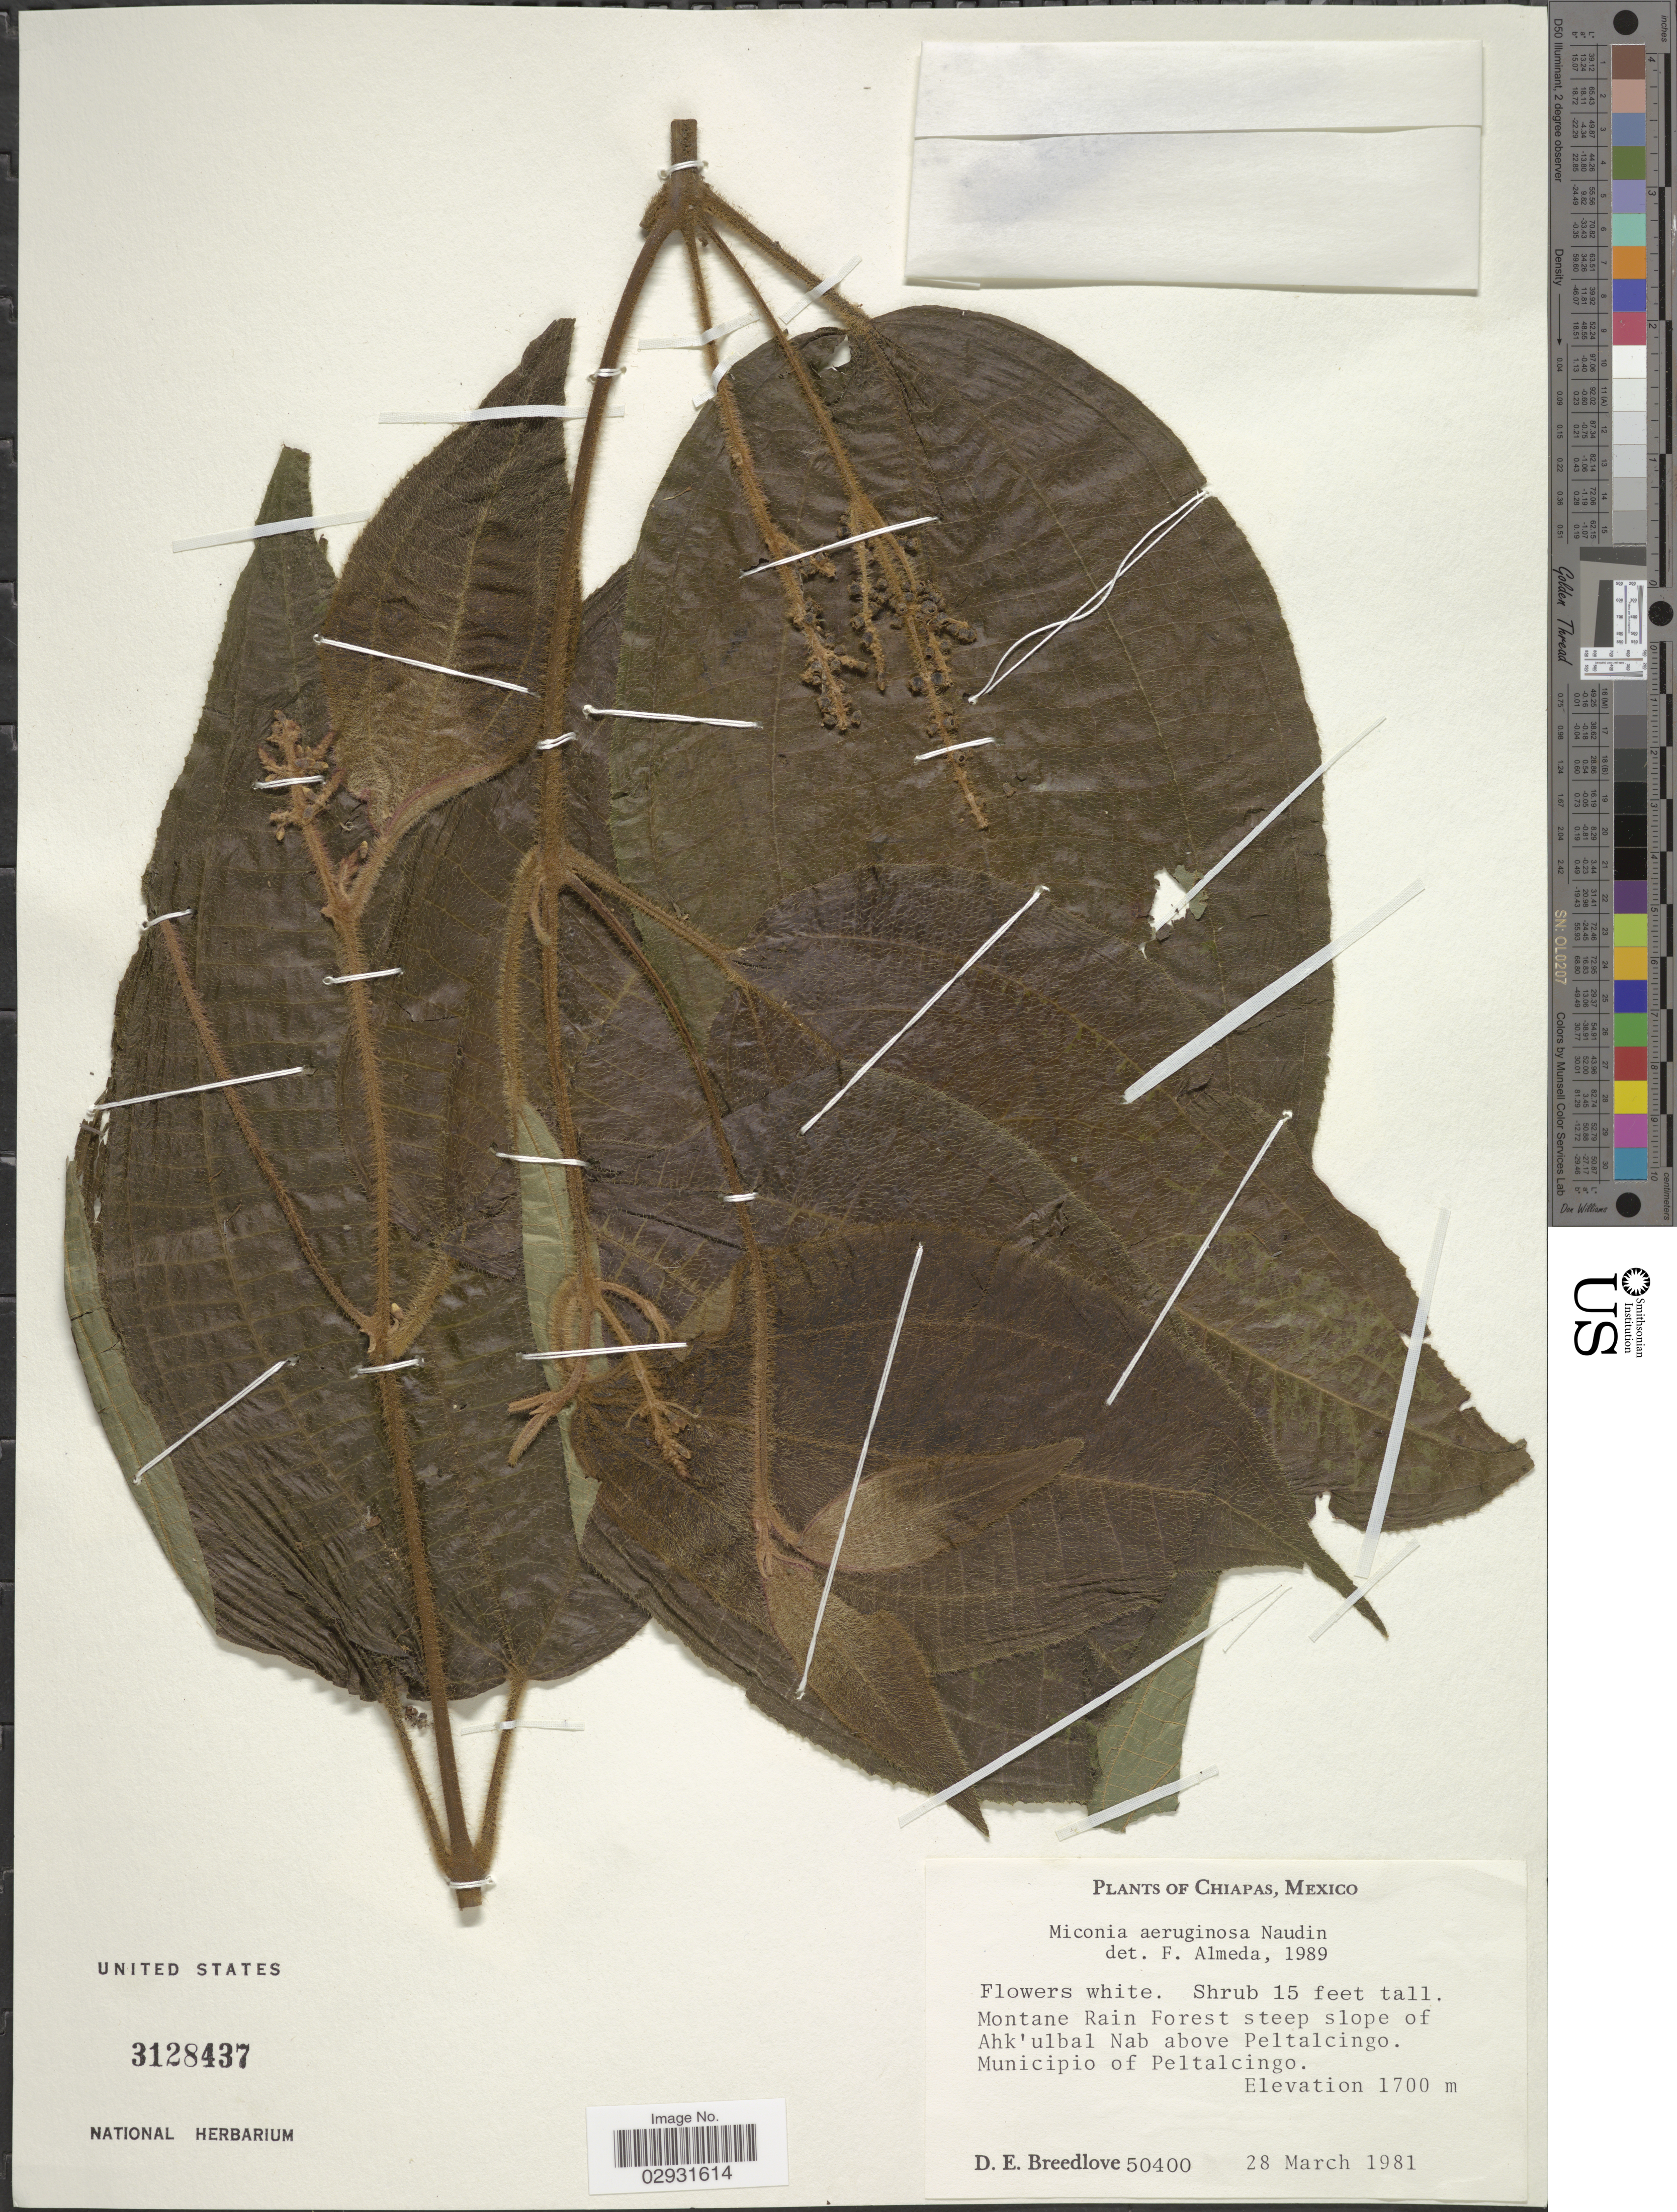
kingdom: Plantae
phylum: Tracheophyta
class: Magnoliopsida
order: Myrtales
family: Melastomataceae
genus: Miconia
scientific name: Miconia aeruginosa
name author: Naudin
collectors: D. E. Breedlove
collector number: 50400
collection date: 1981-03-28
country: Mexico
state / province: Chiapas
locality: Montane Rain Forest steep slope of Ahk'ulbal Nab above Peltalcingo. Municipio of Peltalcingo.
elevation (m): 1700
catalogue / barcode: US 3128437